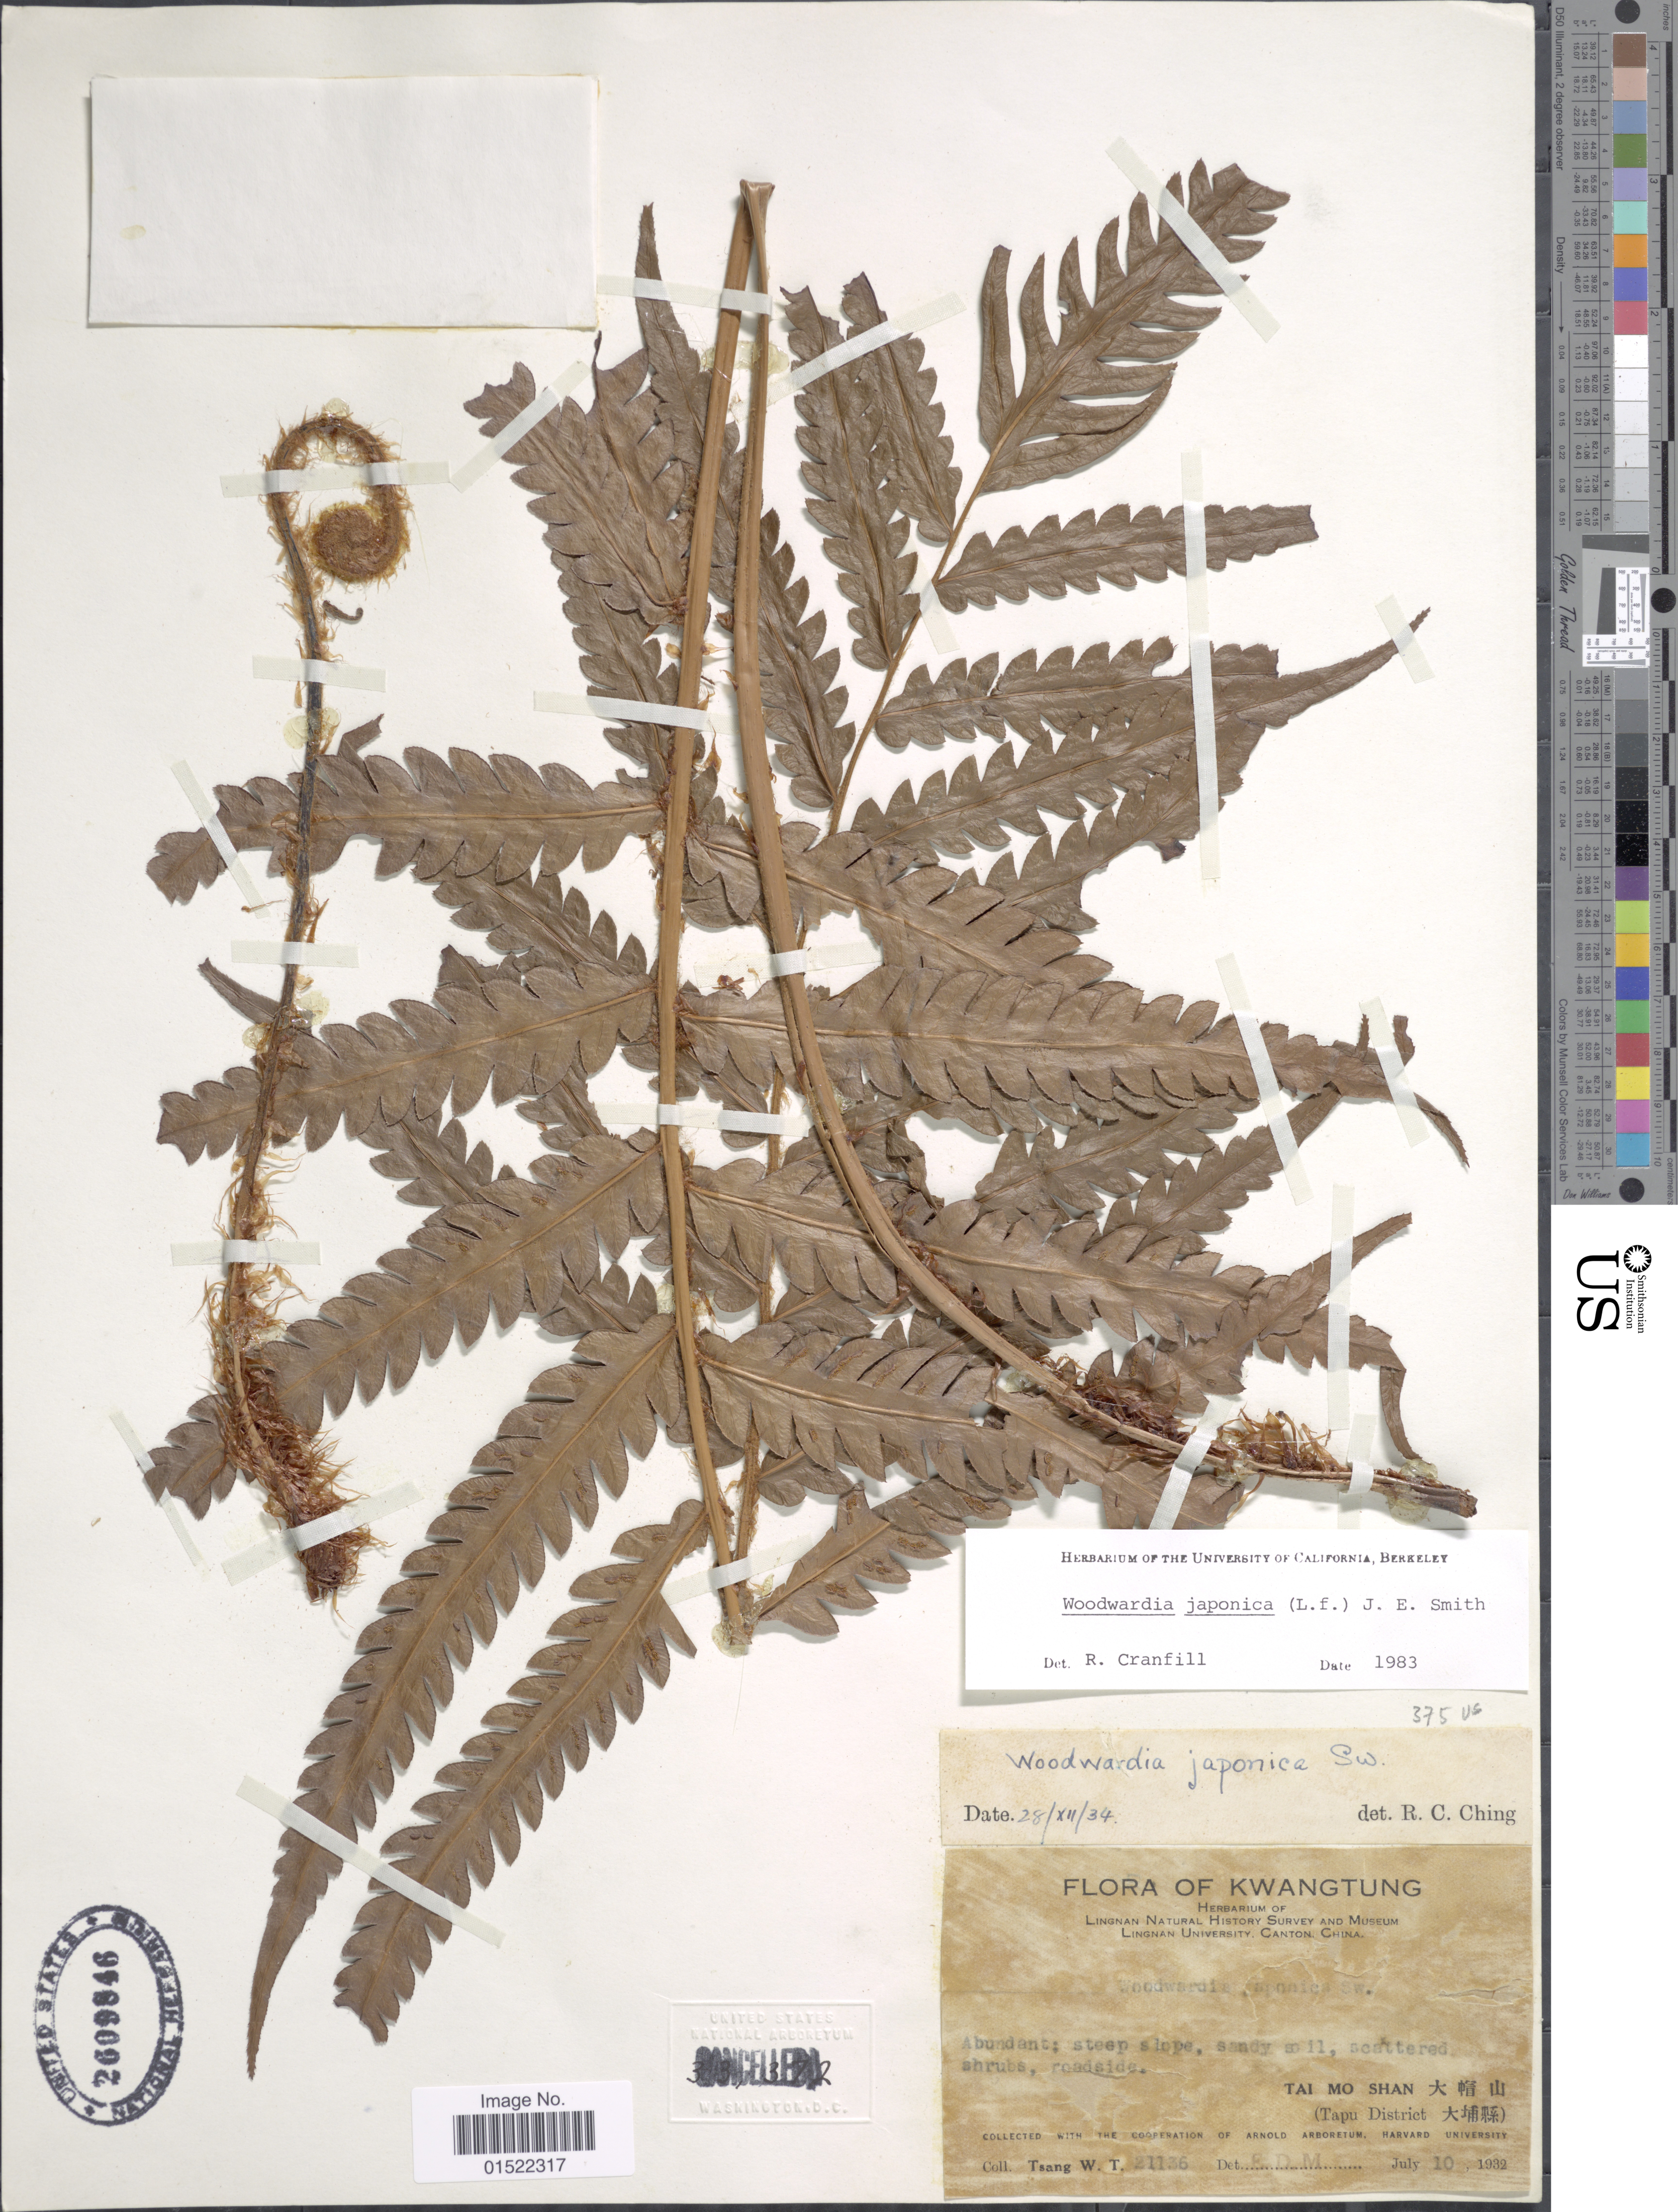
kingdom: Plantae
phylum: Tracheophyta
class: Polypodiopsida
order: Polypodiales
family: Blechnaceae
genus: Woodwardia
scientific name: Woodwardia japonica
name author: (L. f.) Sm.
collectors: W. T. Tsang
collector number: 21136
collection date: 1932-07-10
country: China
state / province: Guangdong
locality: Kwangtung, Ta Mo Shan, (Tapu District)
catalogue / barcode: US 2609846